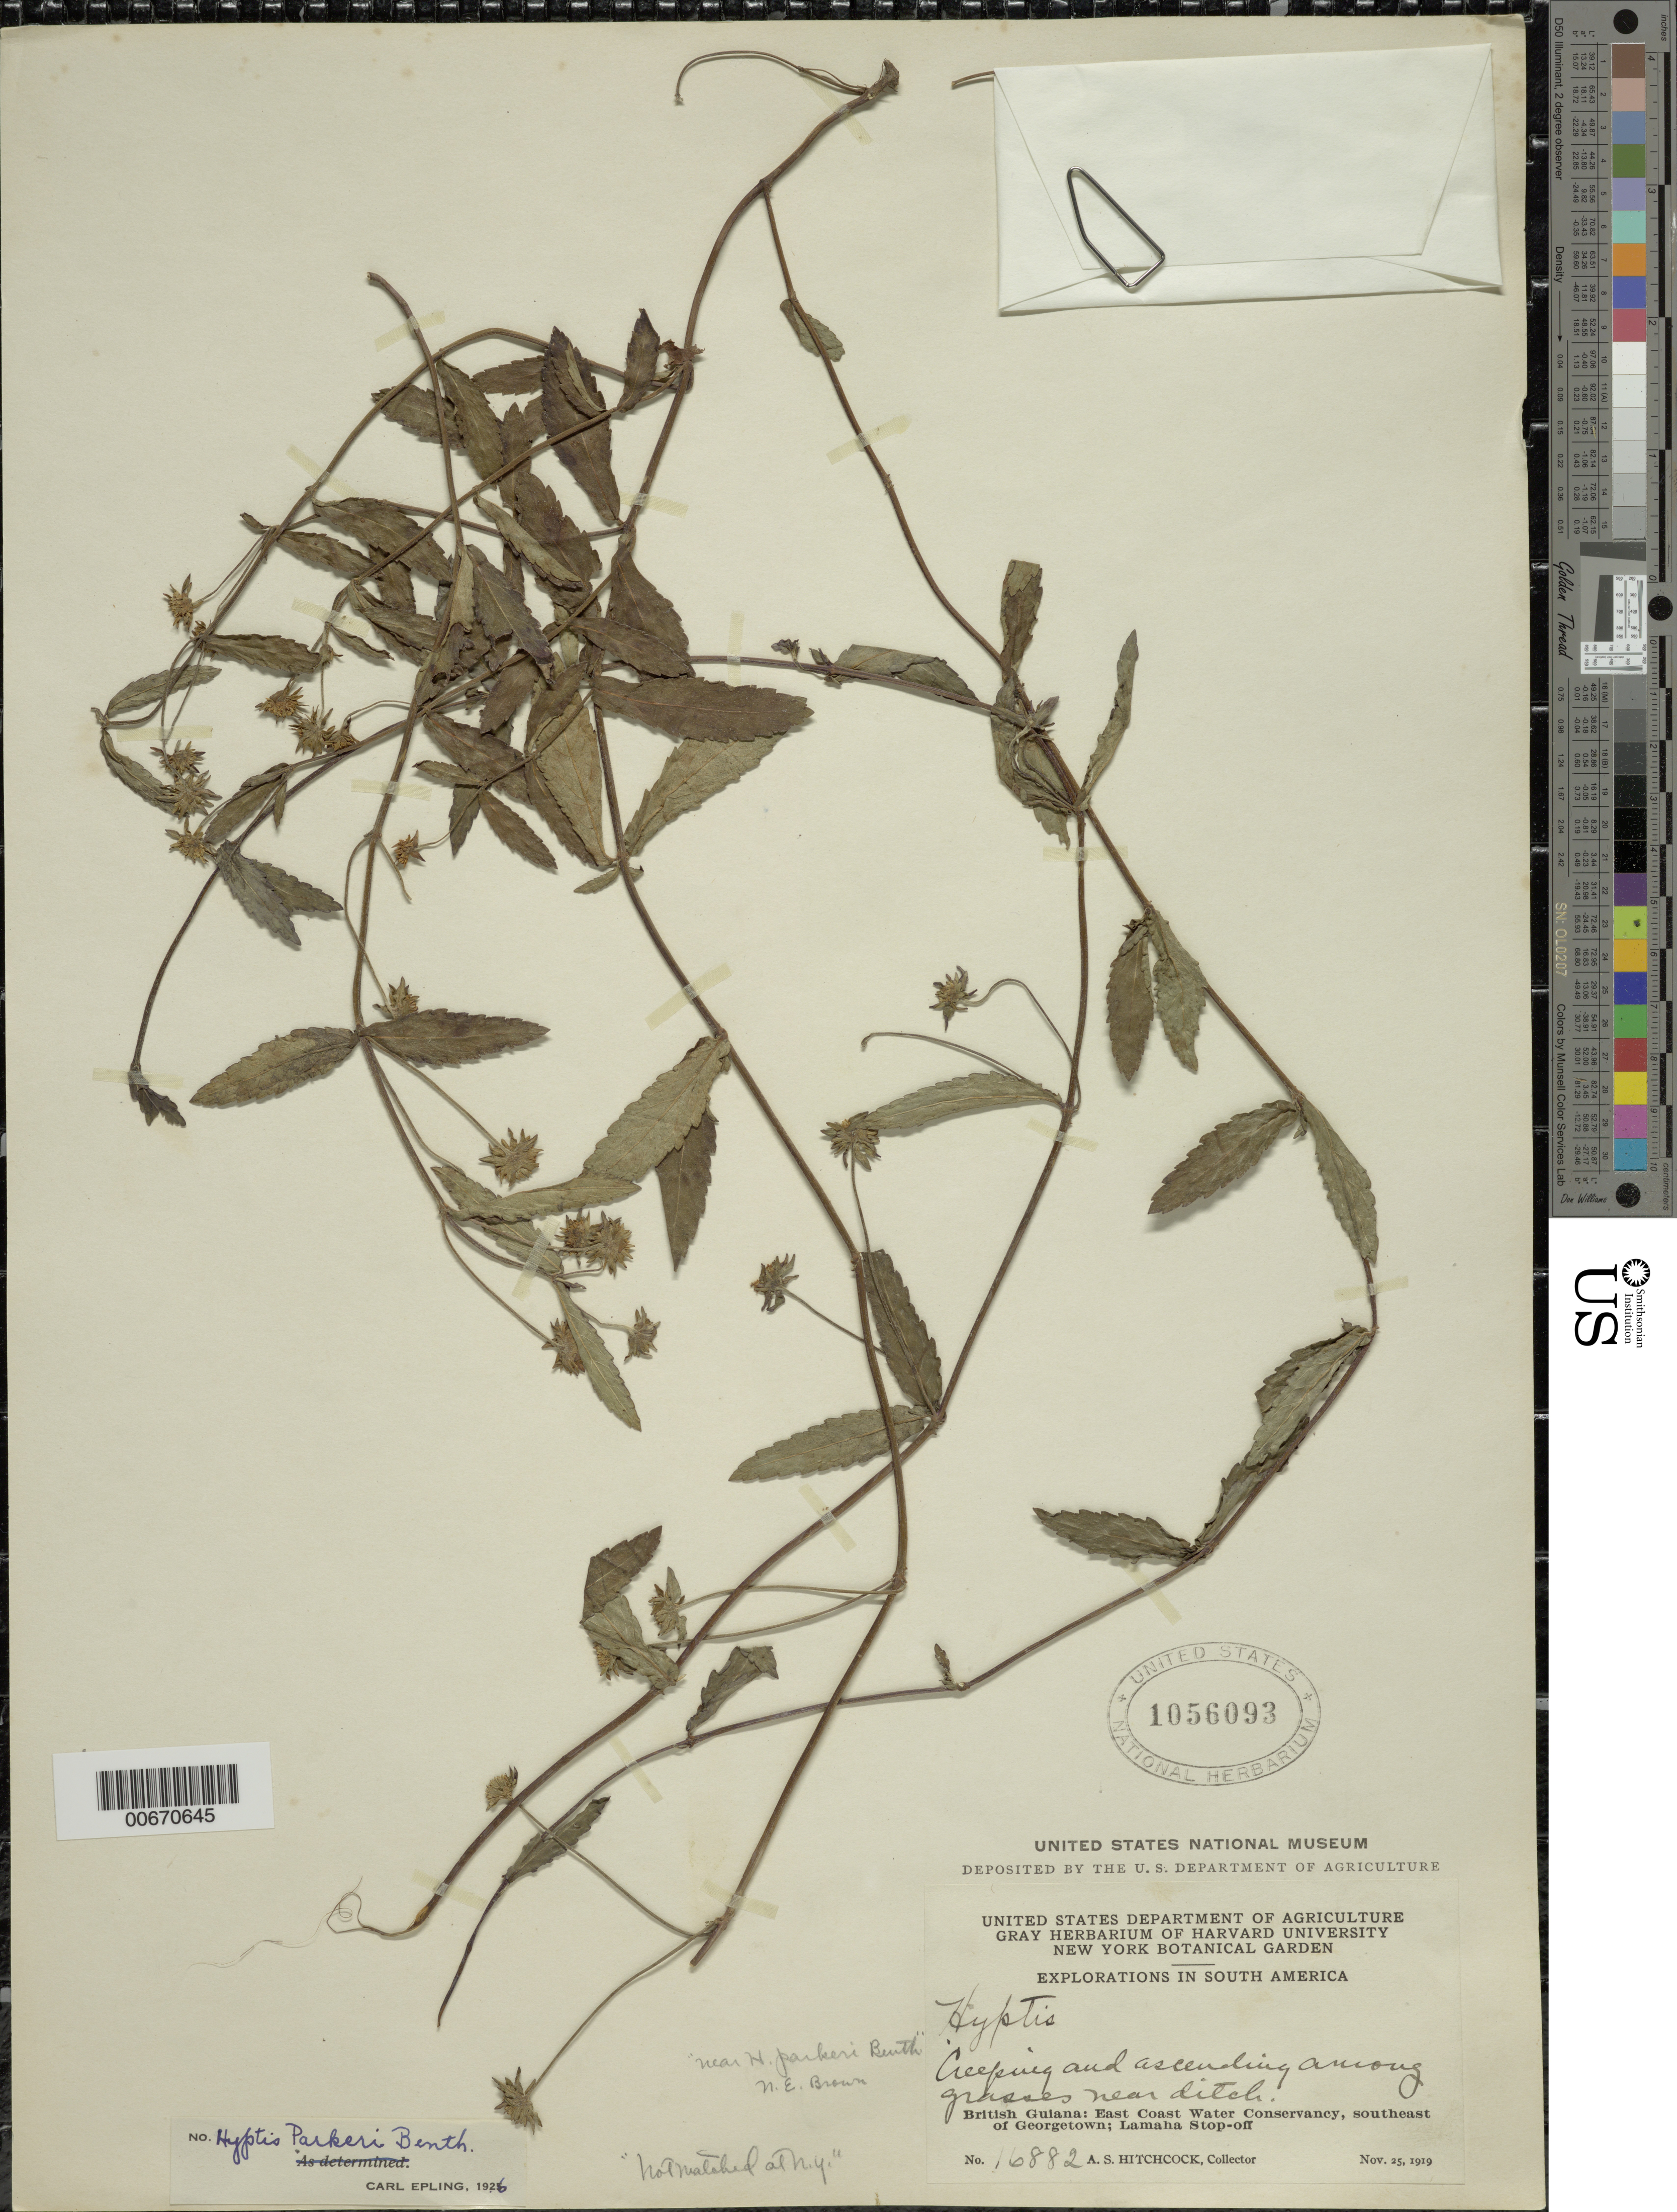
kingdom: Plantae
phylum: Tracheophyta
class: Magnoliopsida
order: Lamiales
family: Lamiaceae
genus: Hyptis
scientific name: Hyptis parkeri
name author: Benth.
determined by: Epling, C. C.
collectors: A. S. Hitchcock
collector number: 16882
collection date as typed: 25-Nov-19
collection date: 1919-11-25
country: Guyana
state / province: Demerara-Mahaica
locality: Lamaha Stop-Off, Georgetown, SE of, East Coast Water Conservancy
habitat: Among grasses near ditch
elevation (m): -2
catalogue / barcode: US 1056093